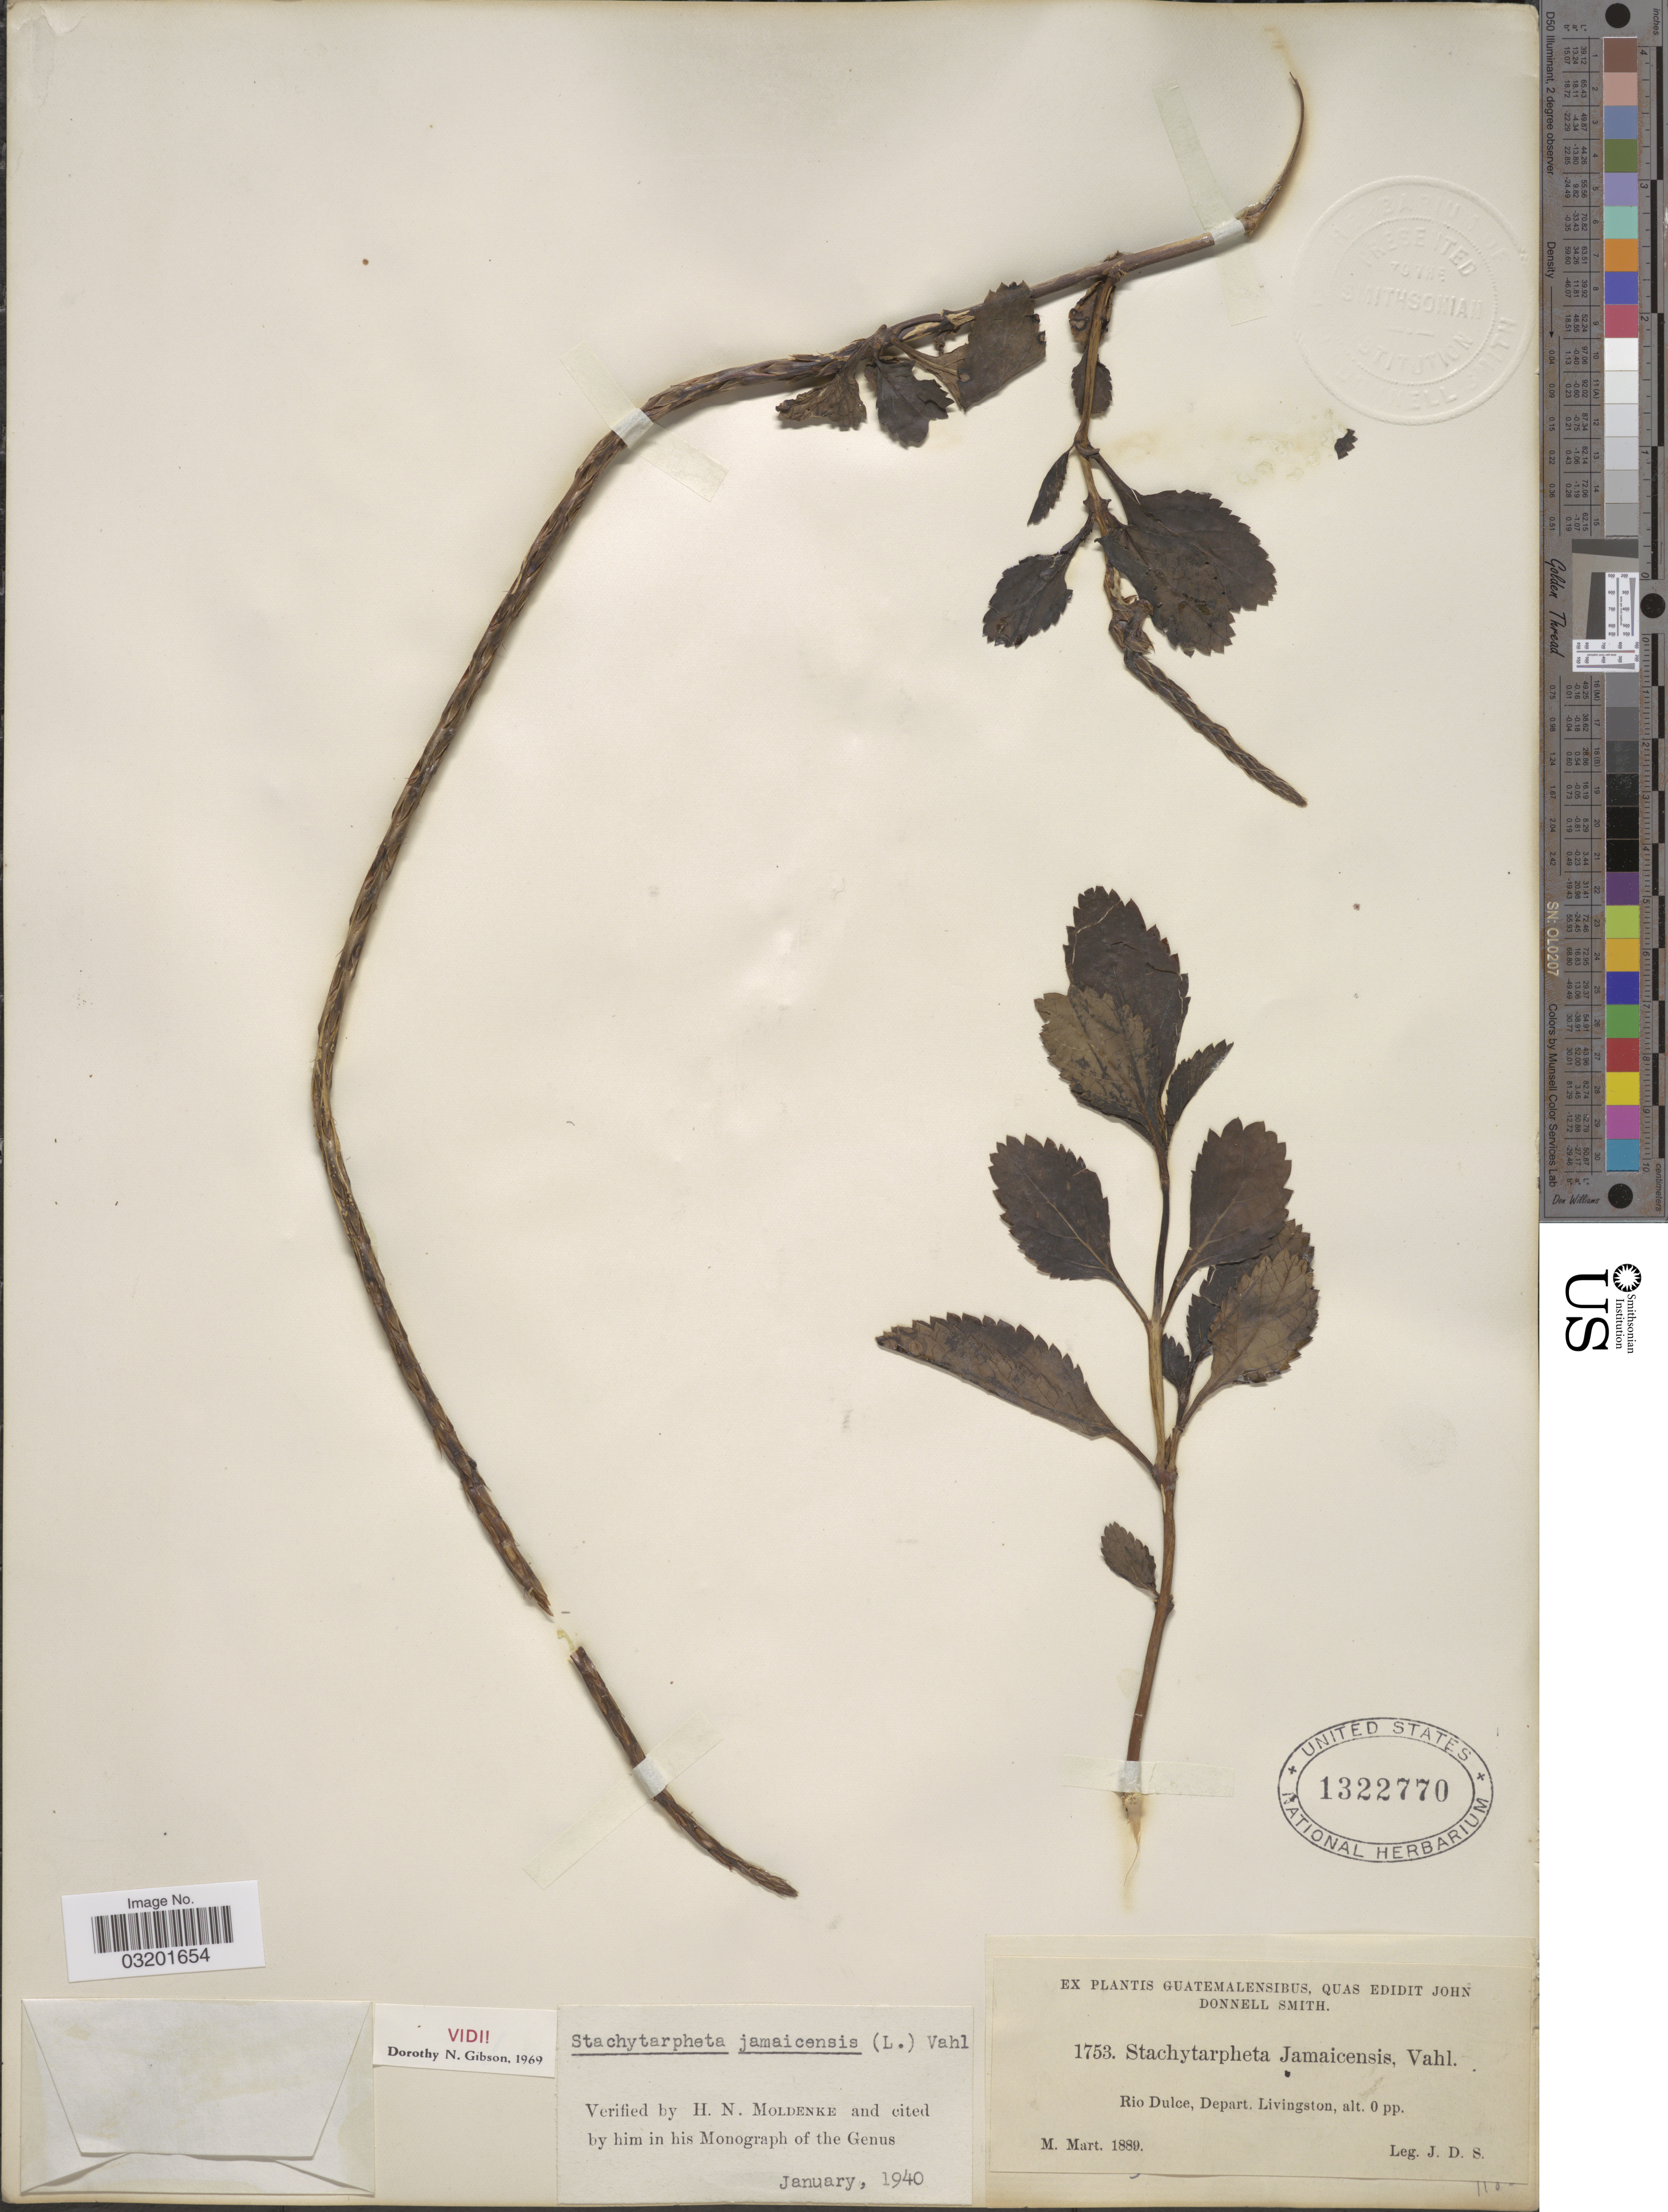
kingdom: Plantae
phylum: Tracheophyta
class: Magnoliopsida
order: Lamiales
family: Verbenaceae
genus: Stachytarpheta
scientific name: Stachytarpheta jamaicensis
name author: (L.) Vahl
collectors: J. Donnell Smith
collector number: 1753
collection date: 1889-03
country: Guatemala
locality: Rio Dulce, Depart. Livingston.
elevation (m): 0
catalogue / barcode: US 1322770